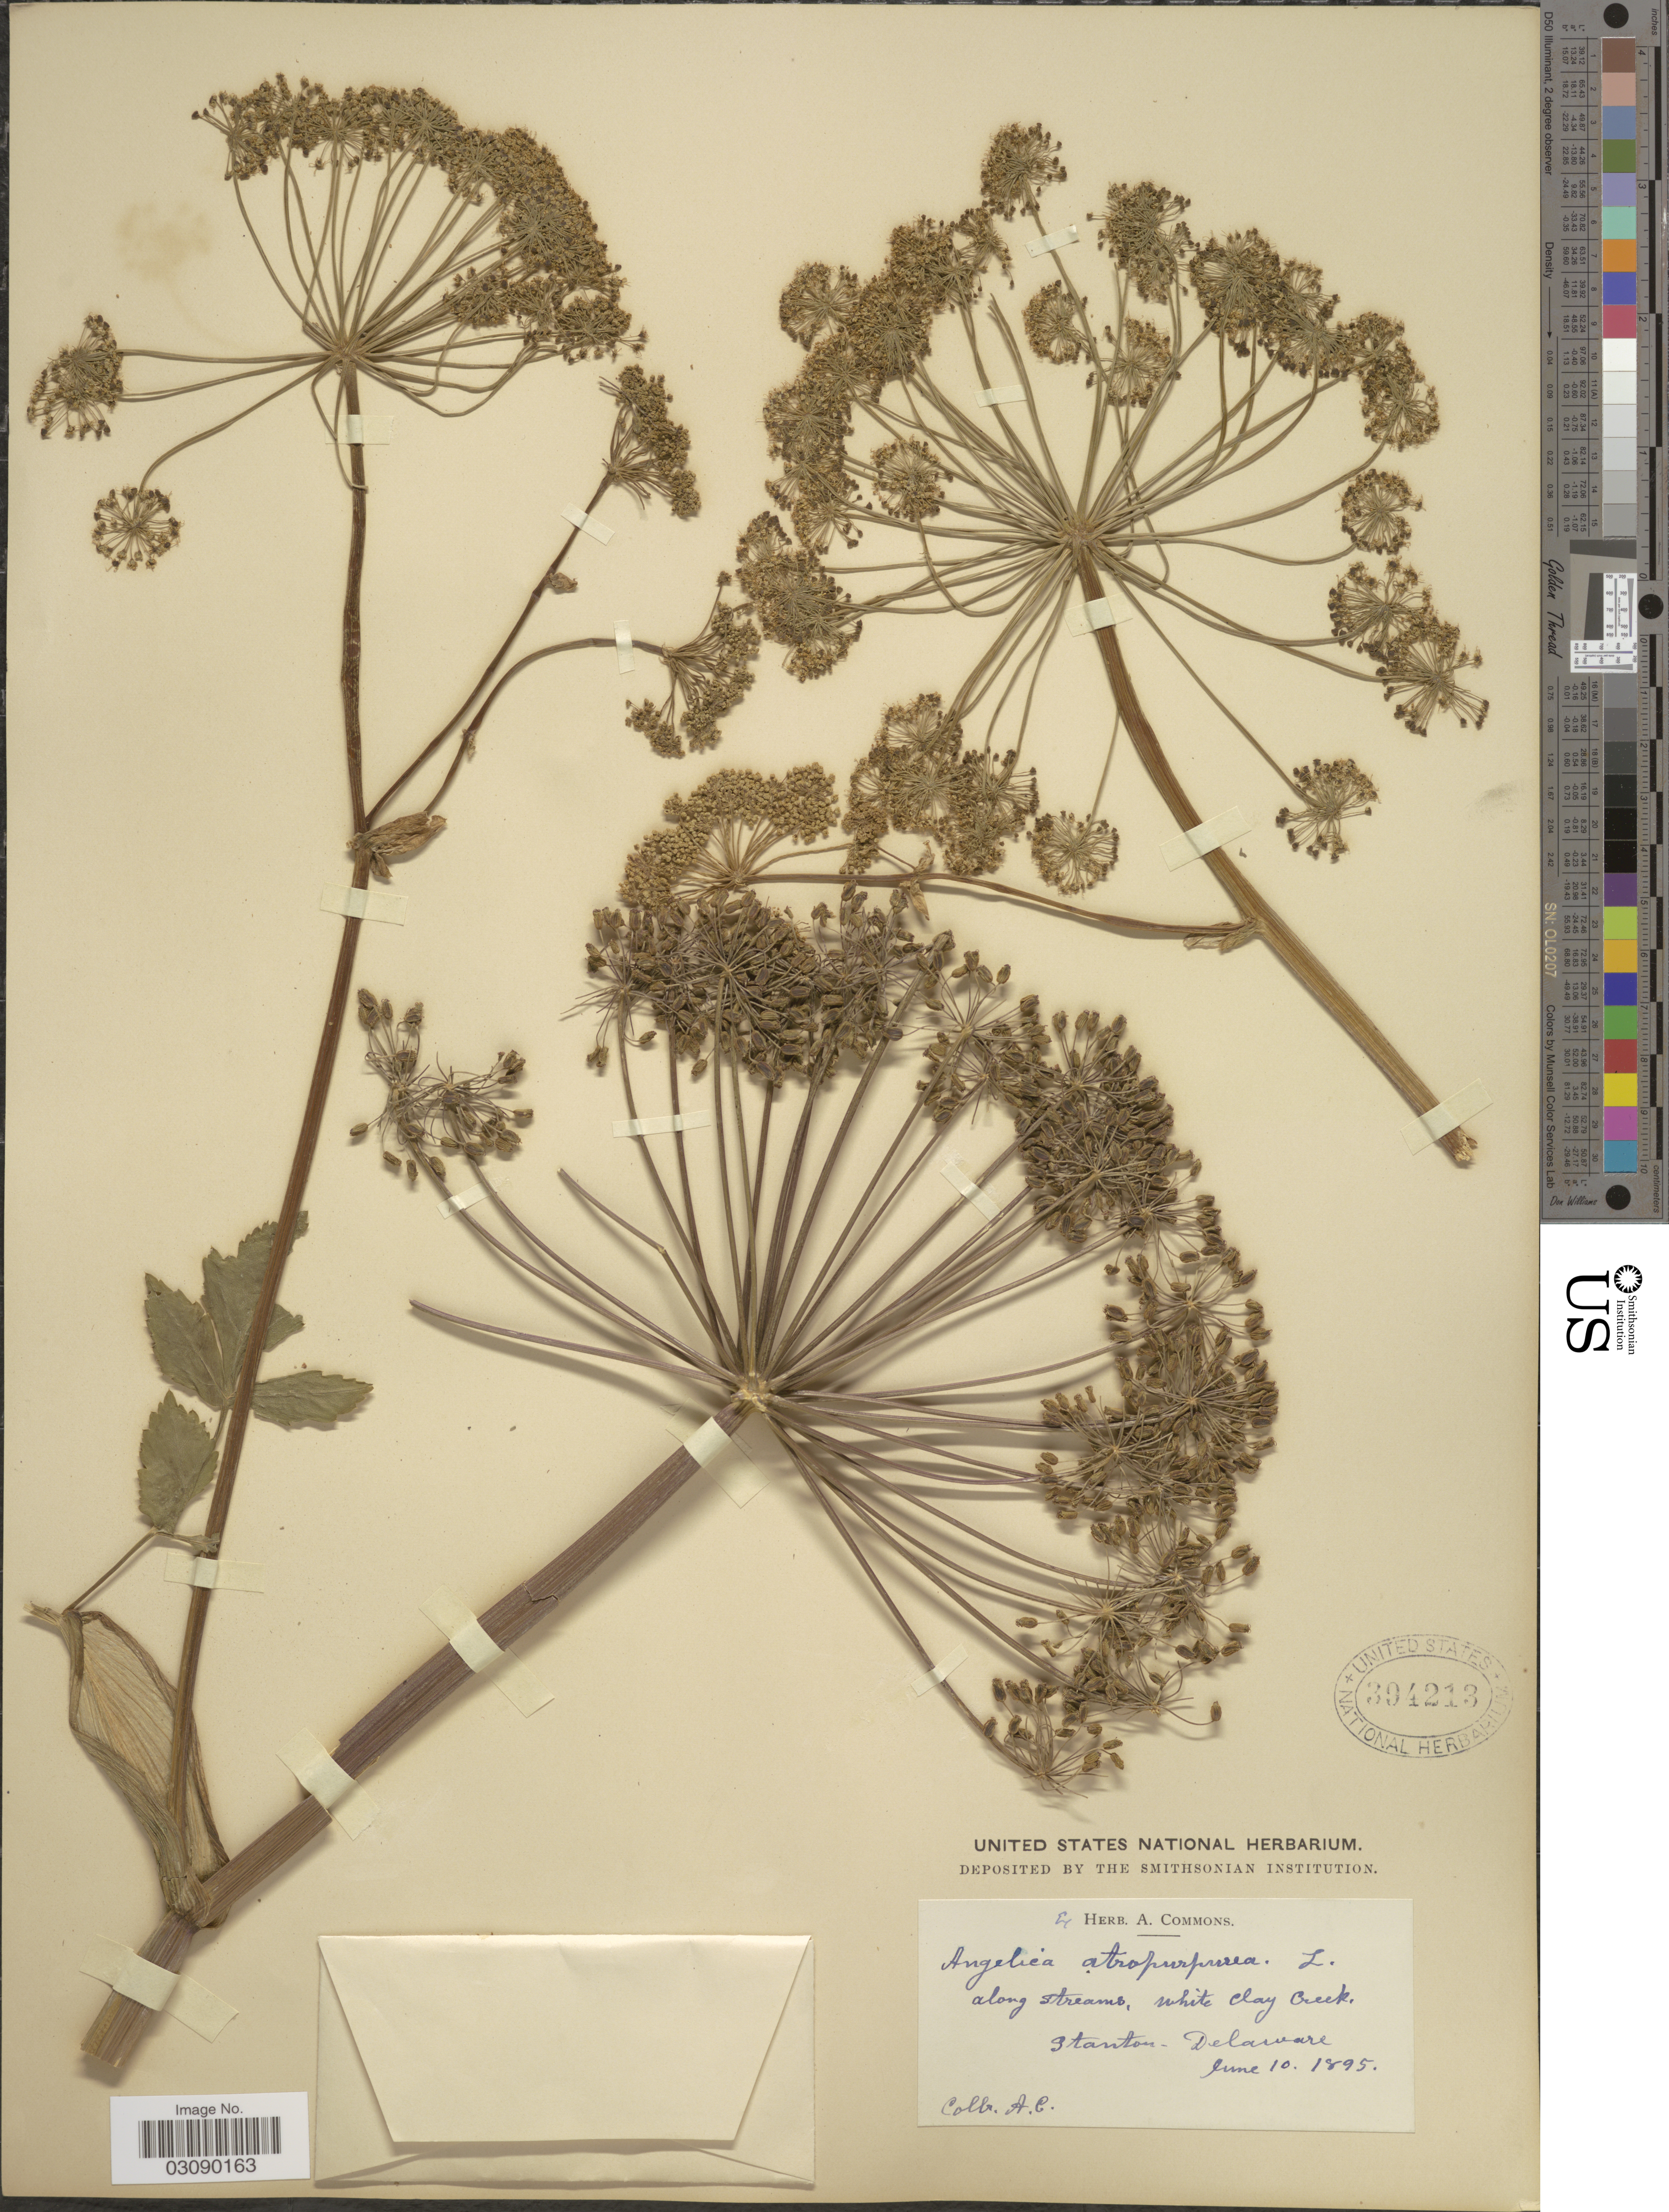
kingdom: Plantae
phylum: Tracheophyta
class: Magnoliopsida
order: Apiales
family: Apiaceae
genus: Angelica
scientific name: Angelica atropurpurea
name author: L.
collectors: A. Commons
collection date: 1895-06-10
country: United States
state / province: Delaware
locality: White Clay Creek. Stanton.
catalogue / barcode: US 394213